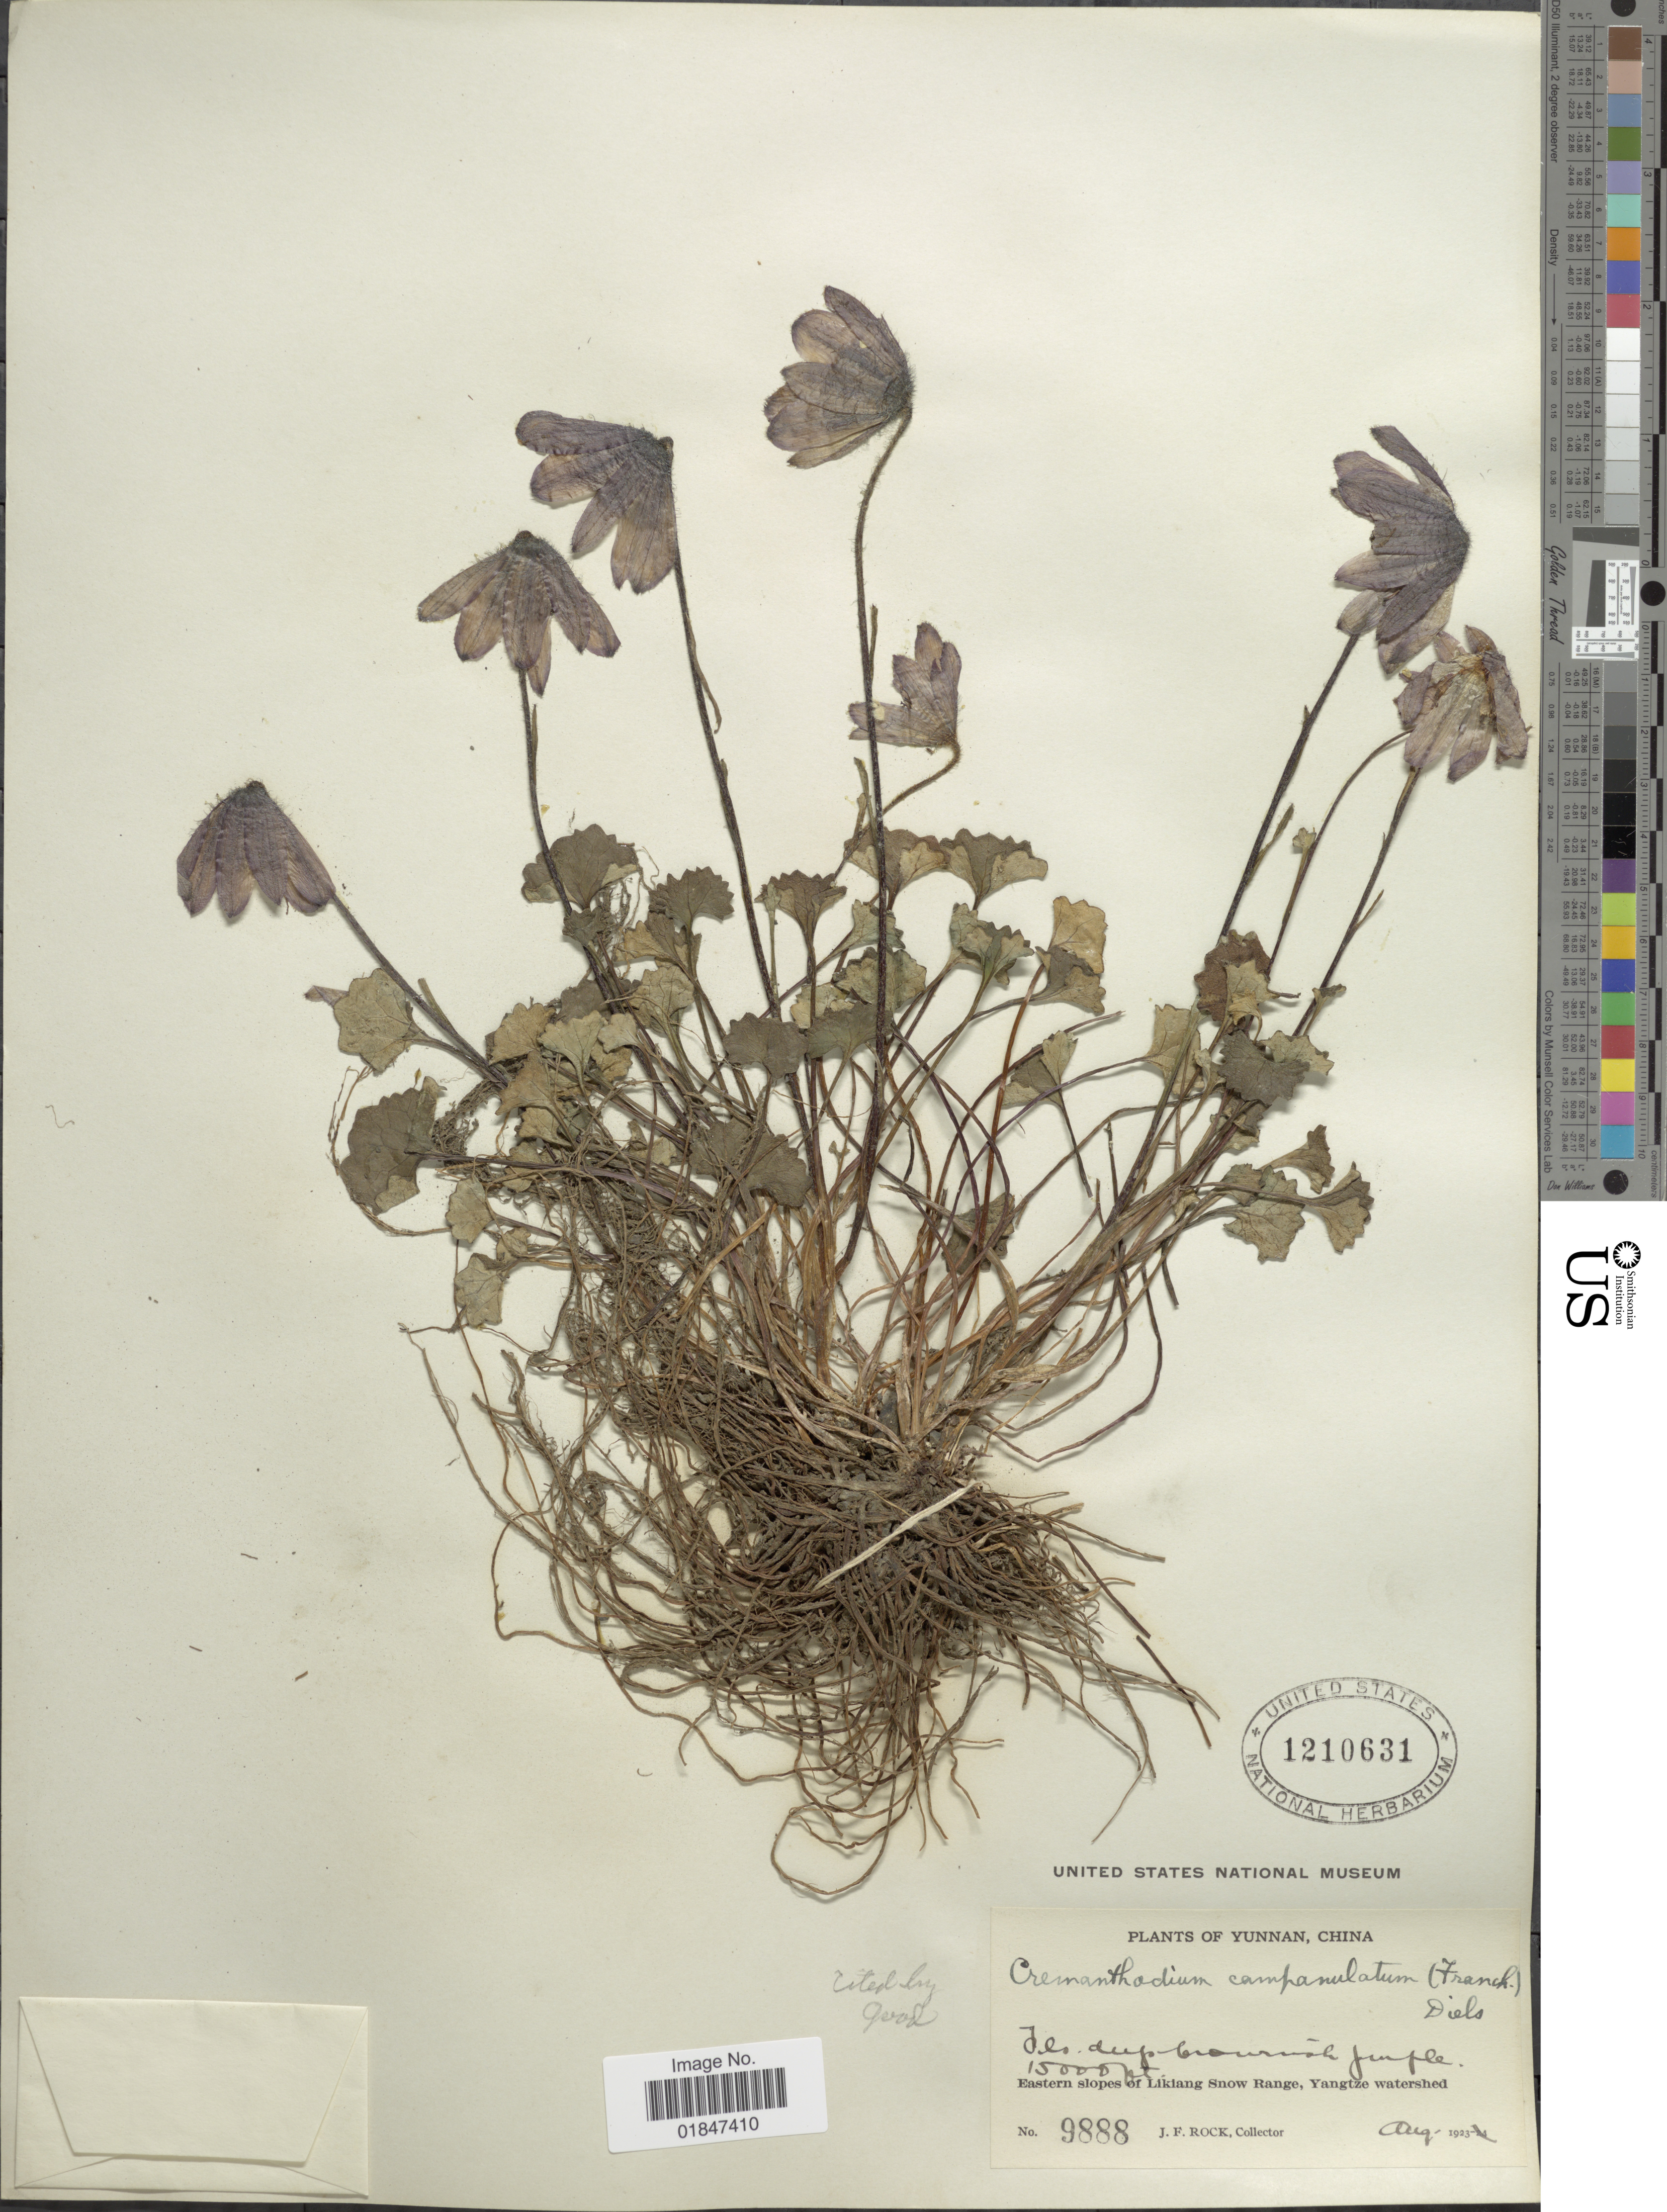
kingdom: Plantae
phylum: Tracheophyta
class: Magnoliopsida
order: Asterales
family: Asteraceae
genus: Cremanthodium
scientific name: Cremanthodium campanulatum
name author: Diels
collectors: J. Rock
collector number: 9888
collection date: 1923-08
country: China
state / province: Yunnan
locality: Eastern slopes of Likiang Snow Range, Yangtze watershed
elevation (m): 4572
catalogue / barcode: US 1210631